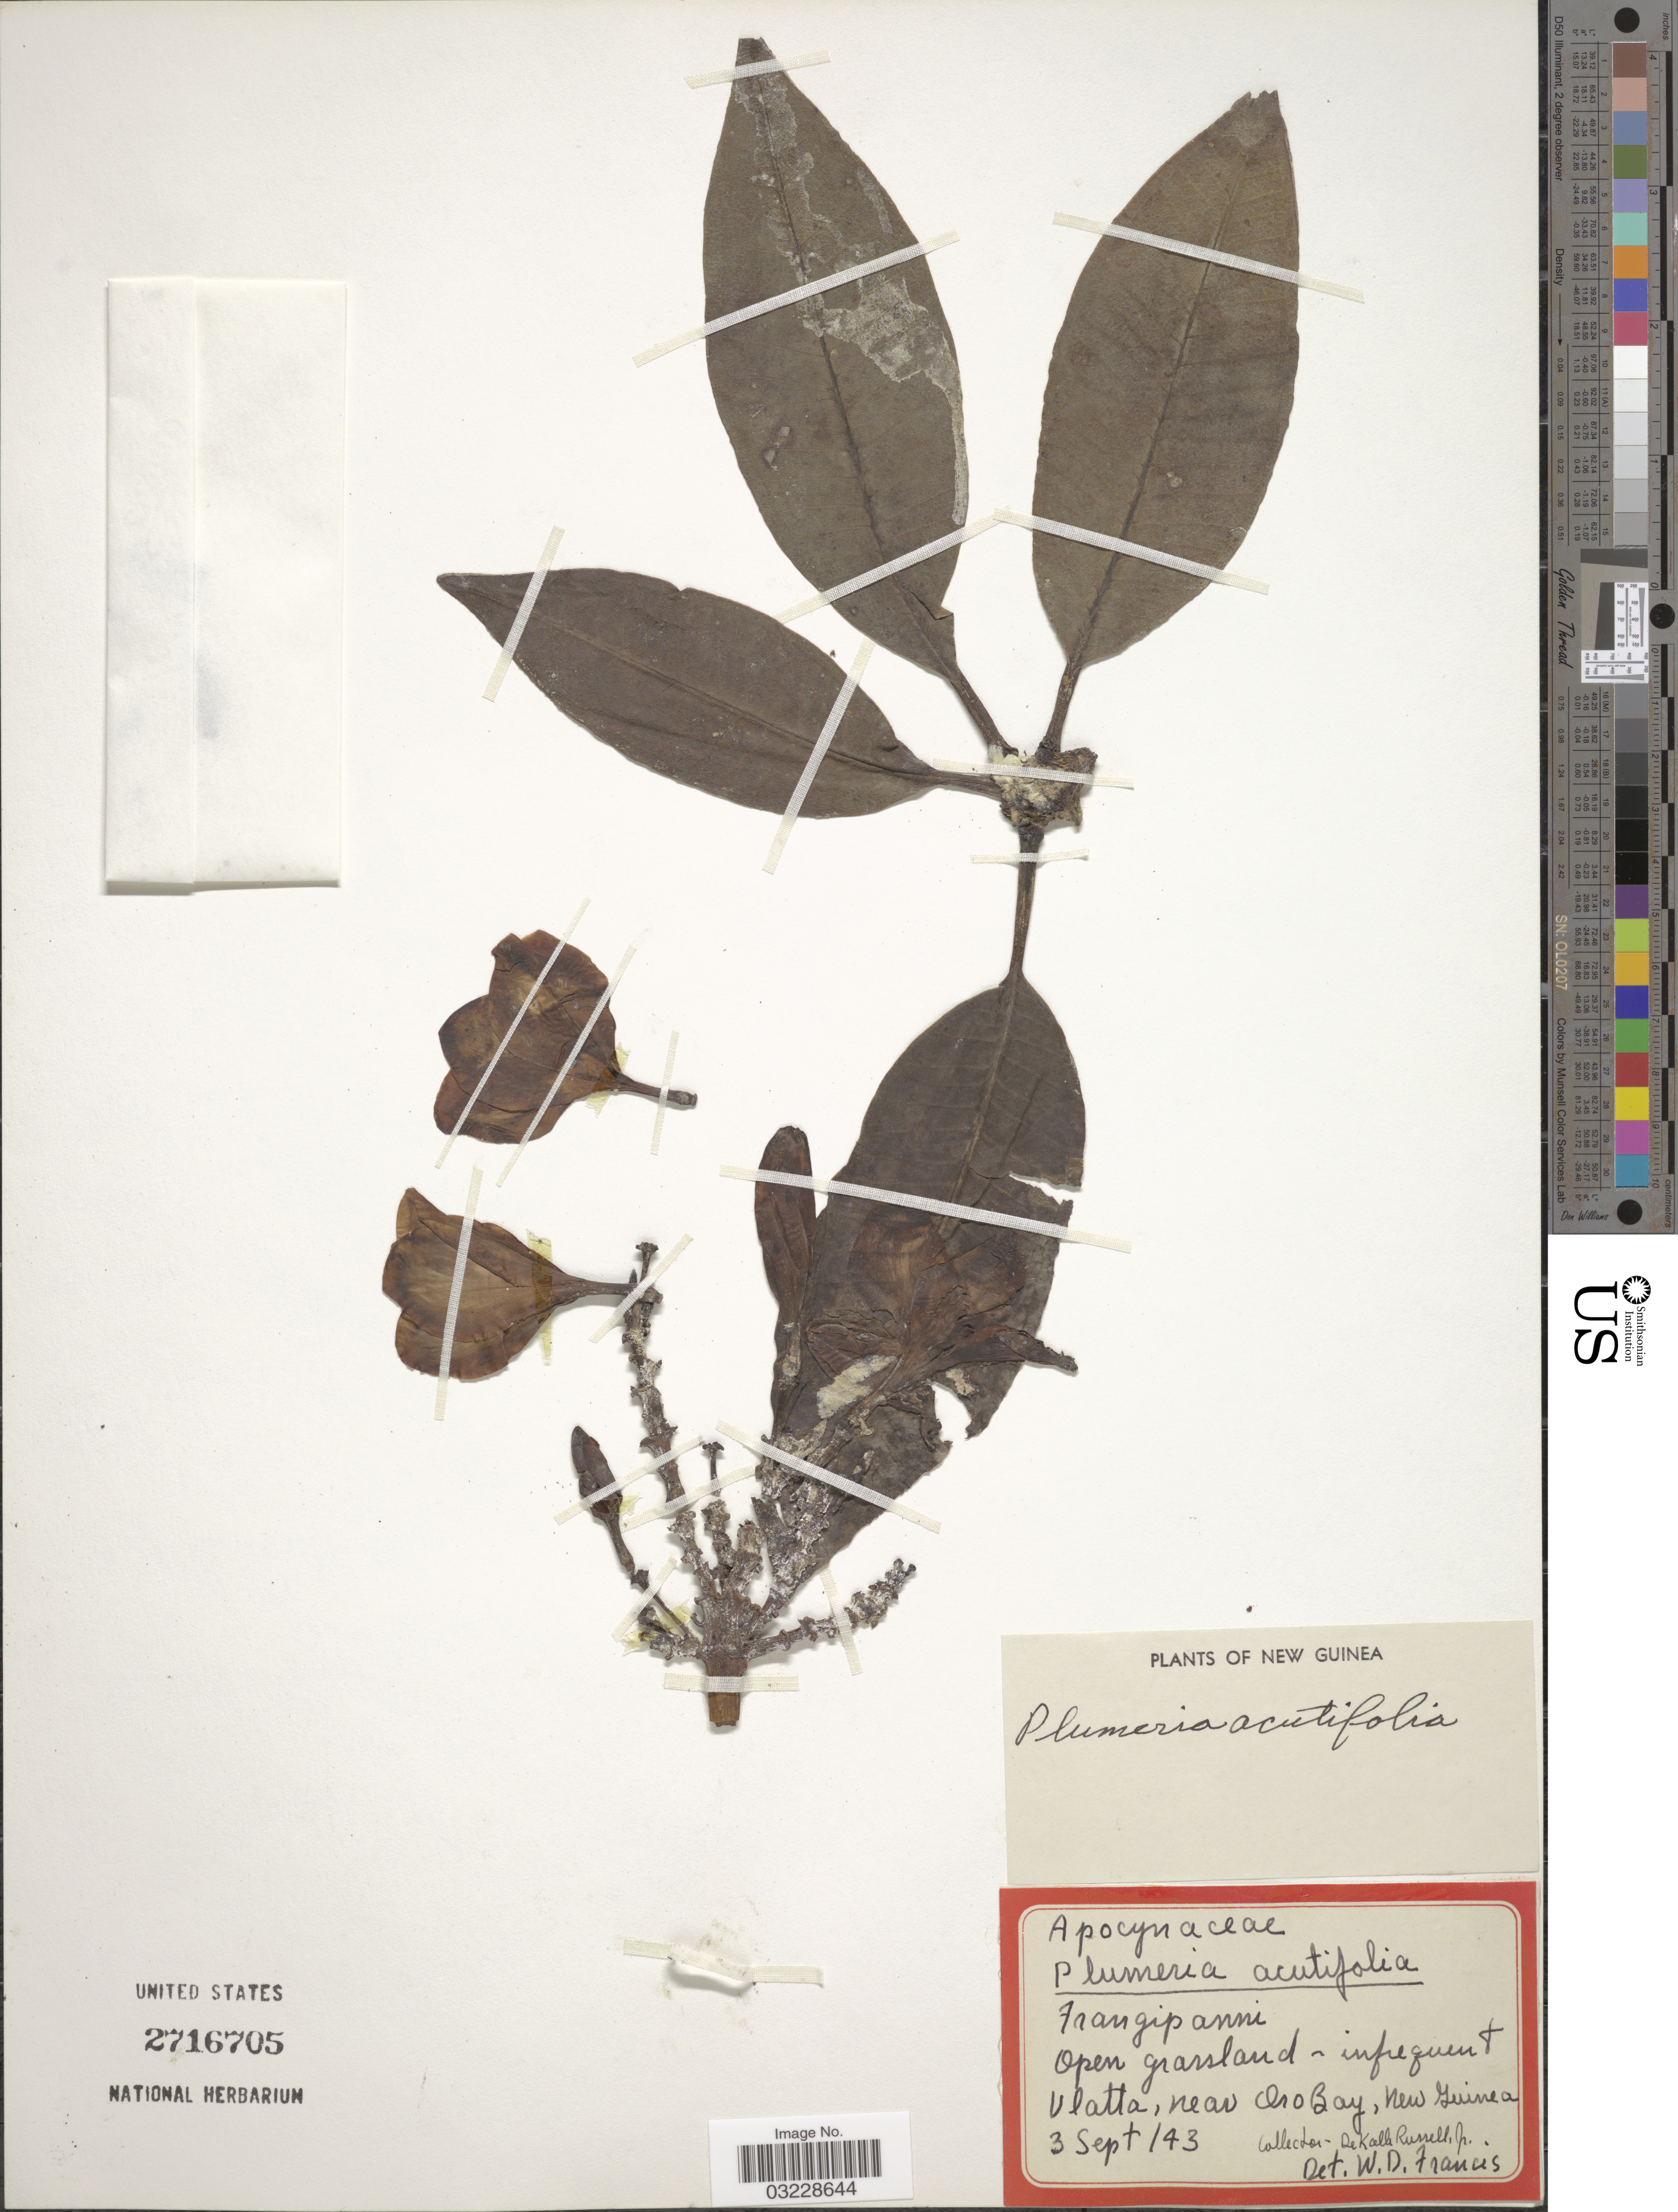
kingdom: Plantae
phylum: Tracheophyta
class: Magnoliopsida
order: Gentianales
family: Apocynaceae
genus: Plumeria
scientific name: Plumeria acutifolia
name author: Poir.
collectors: D. K. Russell Jr.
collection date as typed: Transcribed d/m/y: 3/9/43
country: Papua New Guinea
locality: Vlatta, near Oro Bay, New Guinea.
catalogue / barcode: US 2716705